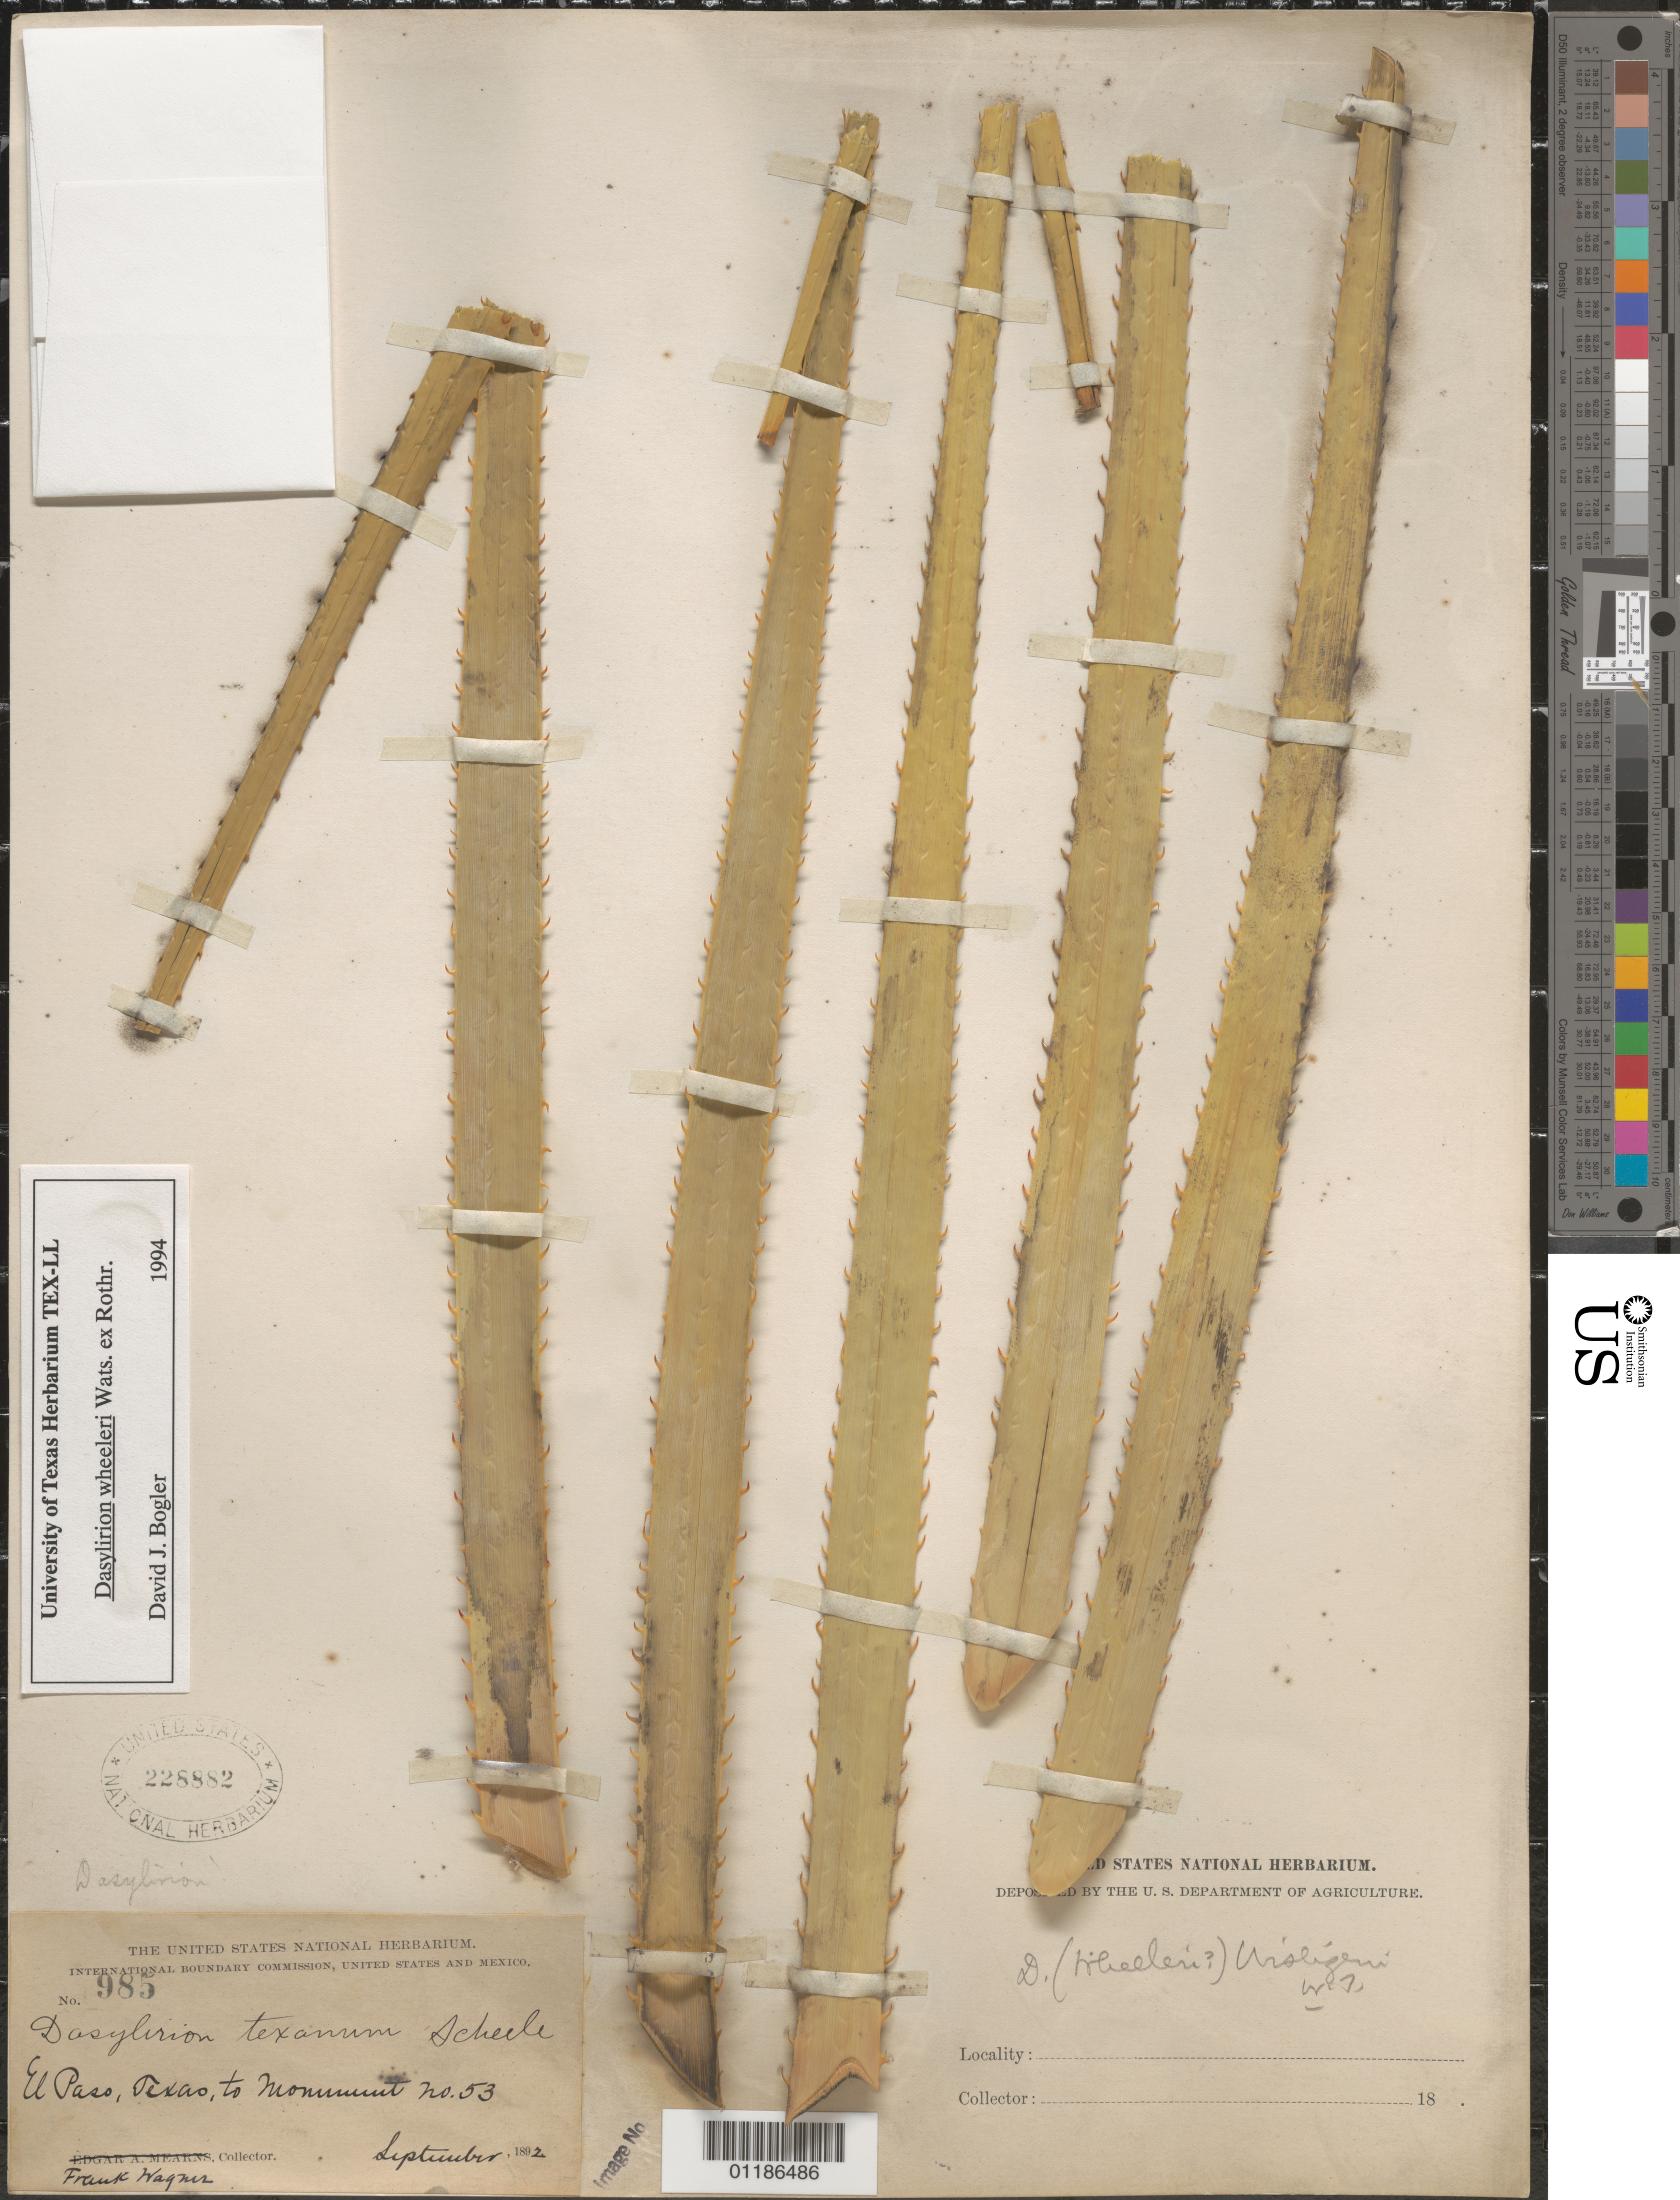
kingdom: Plantae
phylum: Tracheophyta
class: Liliopsida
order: Asparagales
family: Asparagaceae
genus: Dasylirion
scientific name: Dasylirion wheeleri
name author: S. Watson ex Rothr.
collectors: F. Wagner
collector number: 985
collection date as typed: Sep 1892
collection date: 1892-09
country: United States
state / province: Texas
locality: El Paso, Texas, to monument no. 53.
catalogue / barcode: US 228882